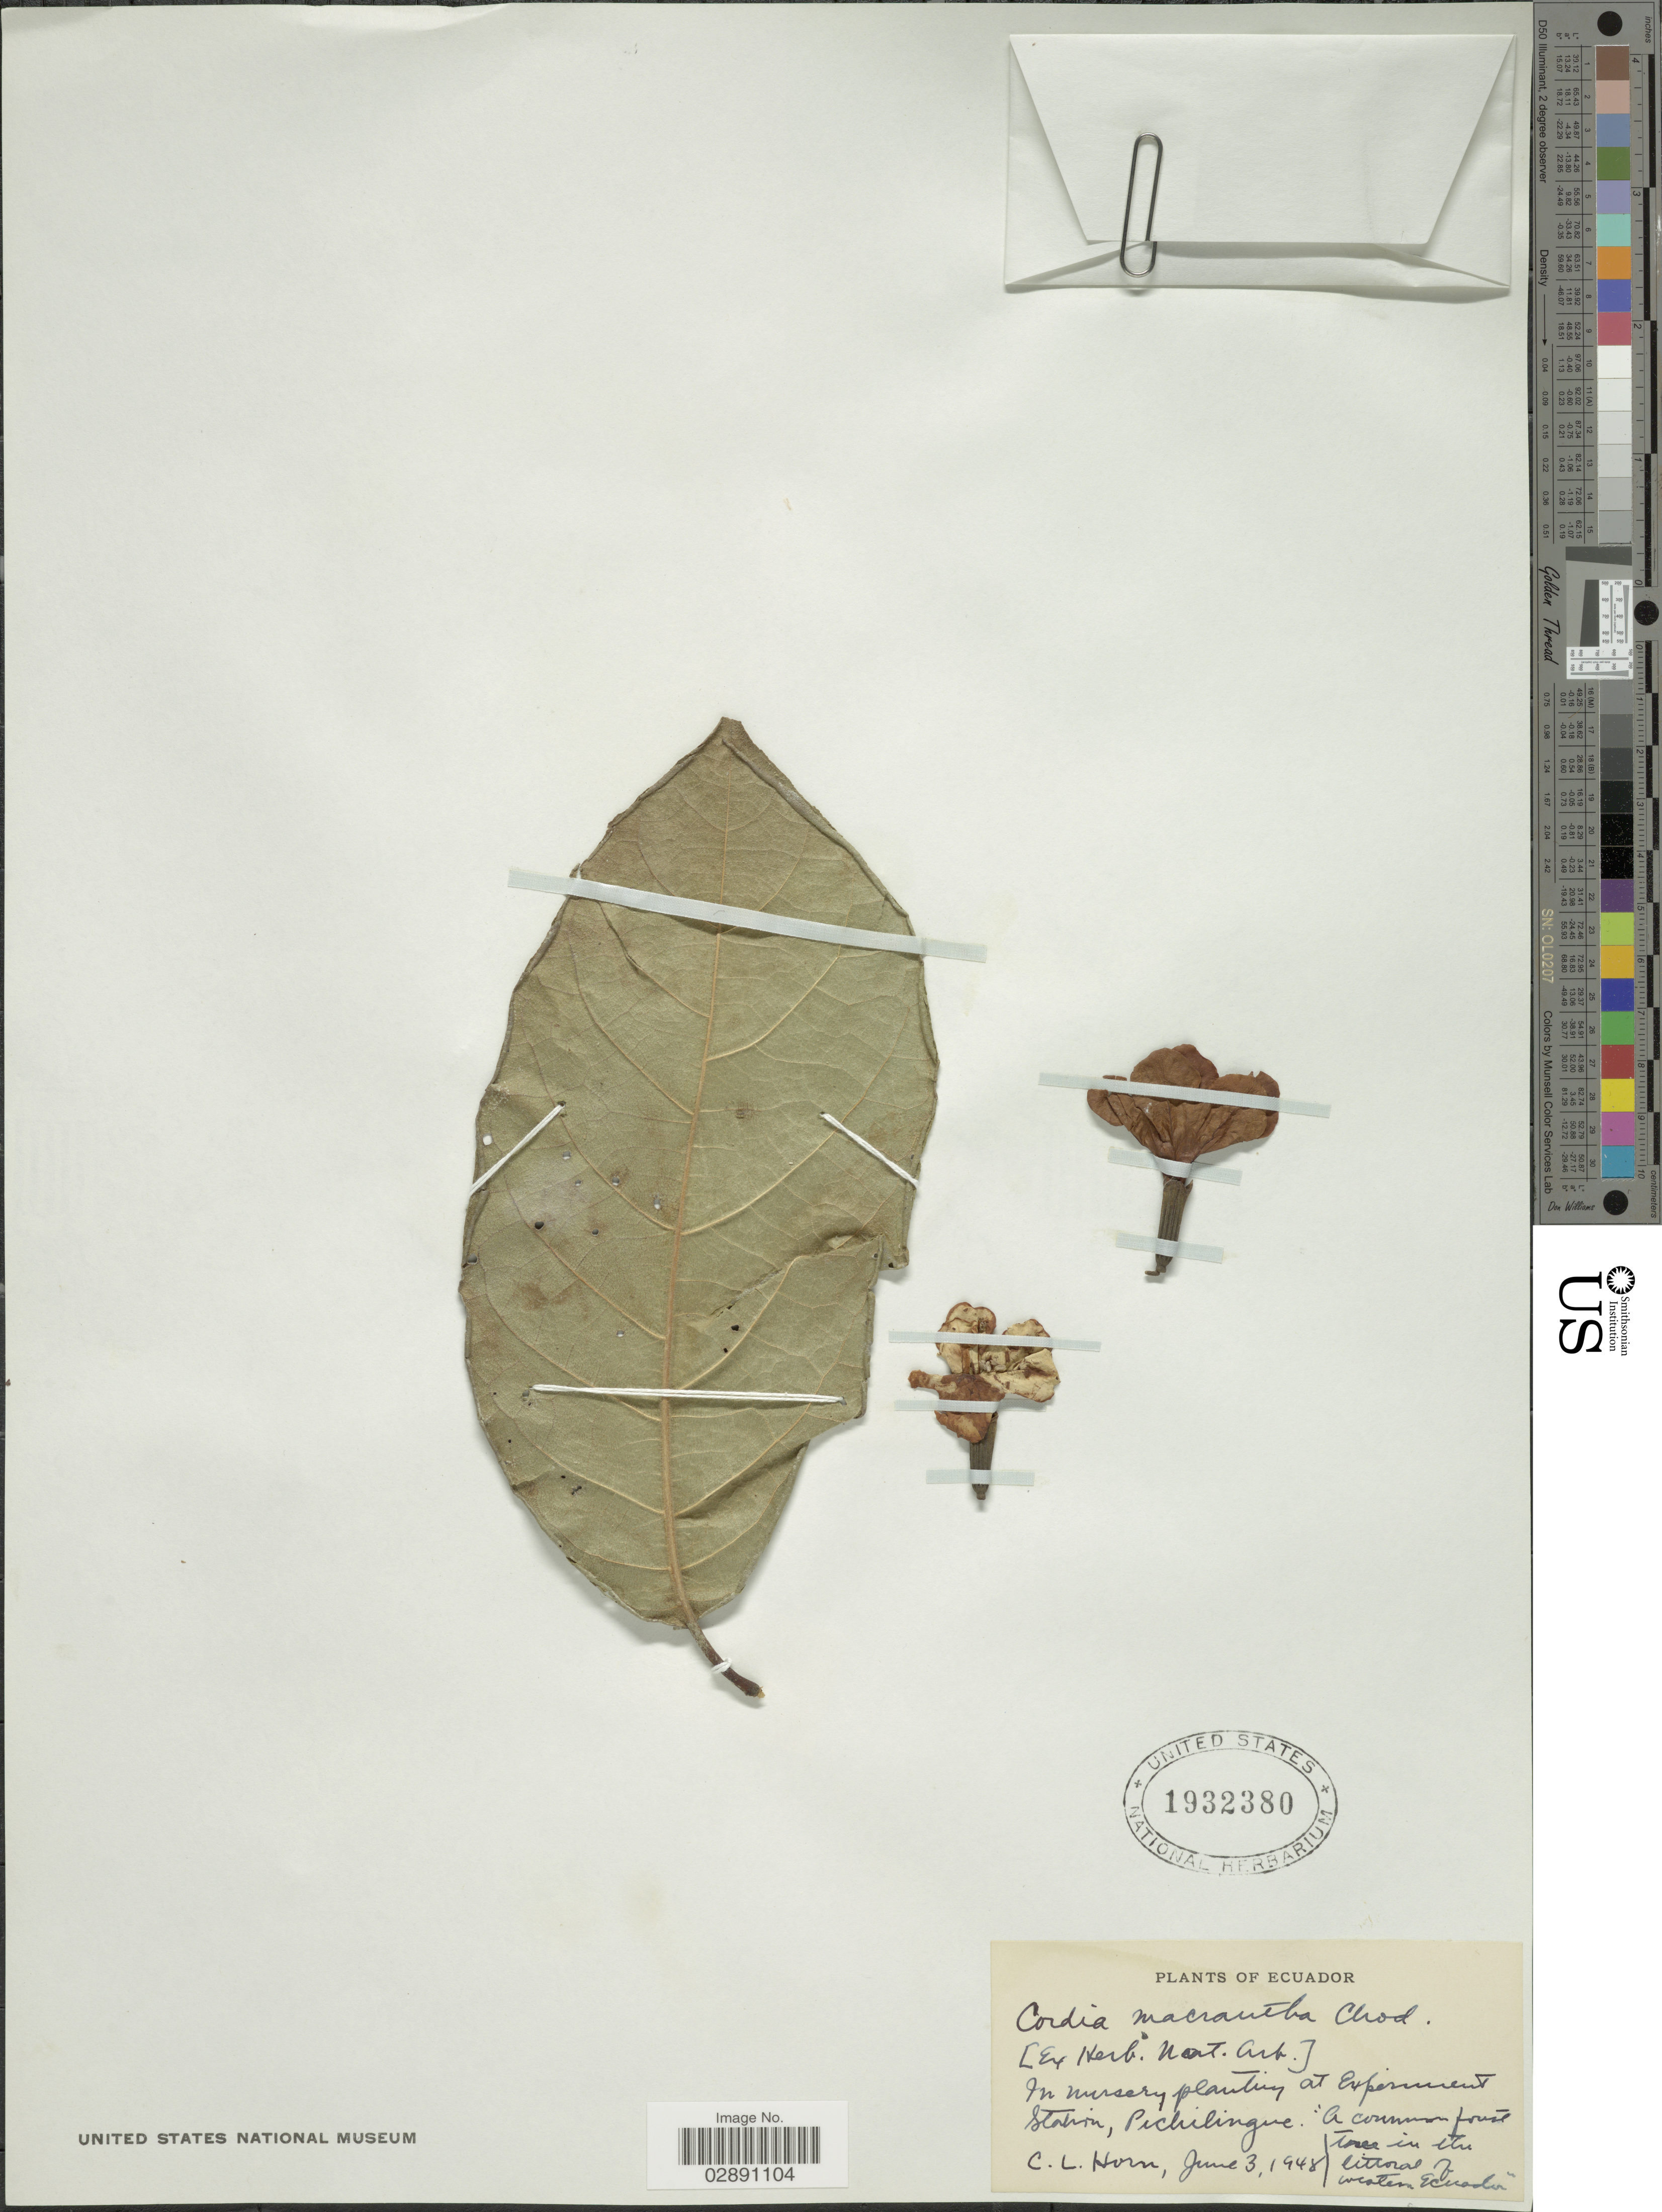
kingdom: Plantae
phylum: Tracheophyta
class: Magnoliopsida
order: Boraginales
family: Cordiaceae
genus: Cordia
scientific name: Cordia macrantha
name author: S.F. Blake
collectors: C. Horn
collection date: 1948-06-03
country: Ecuador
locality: In nursery planting at Experiment Station, Pichilingue.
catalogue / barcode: US 1932380